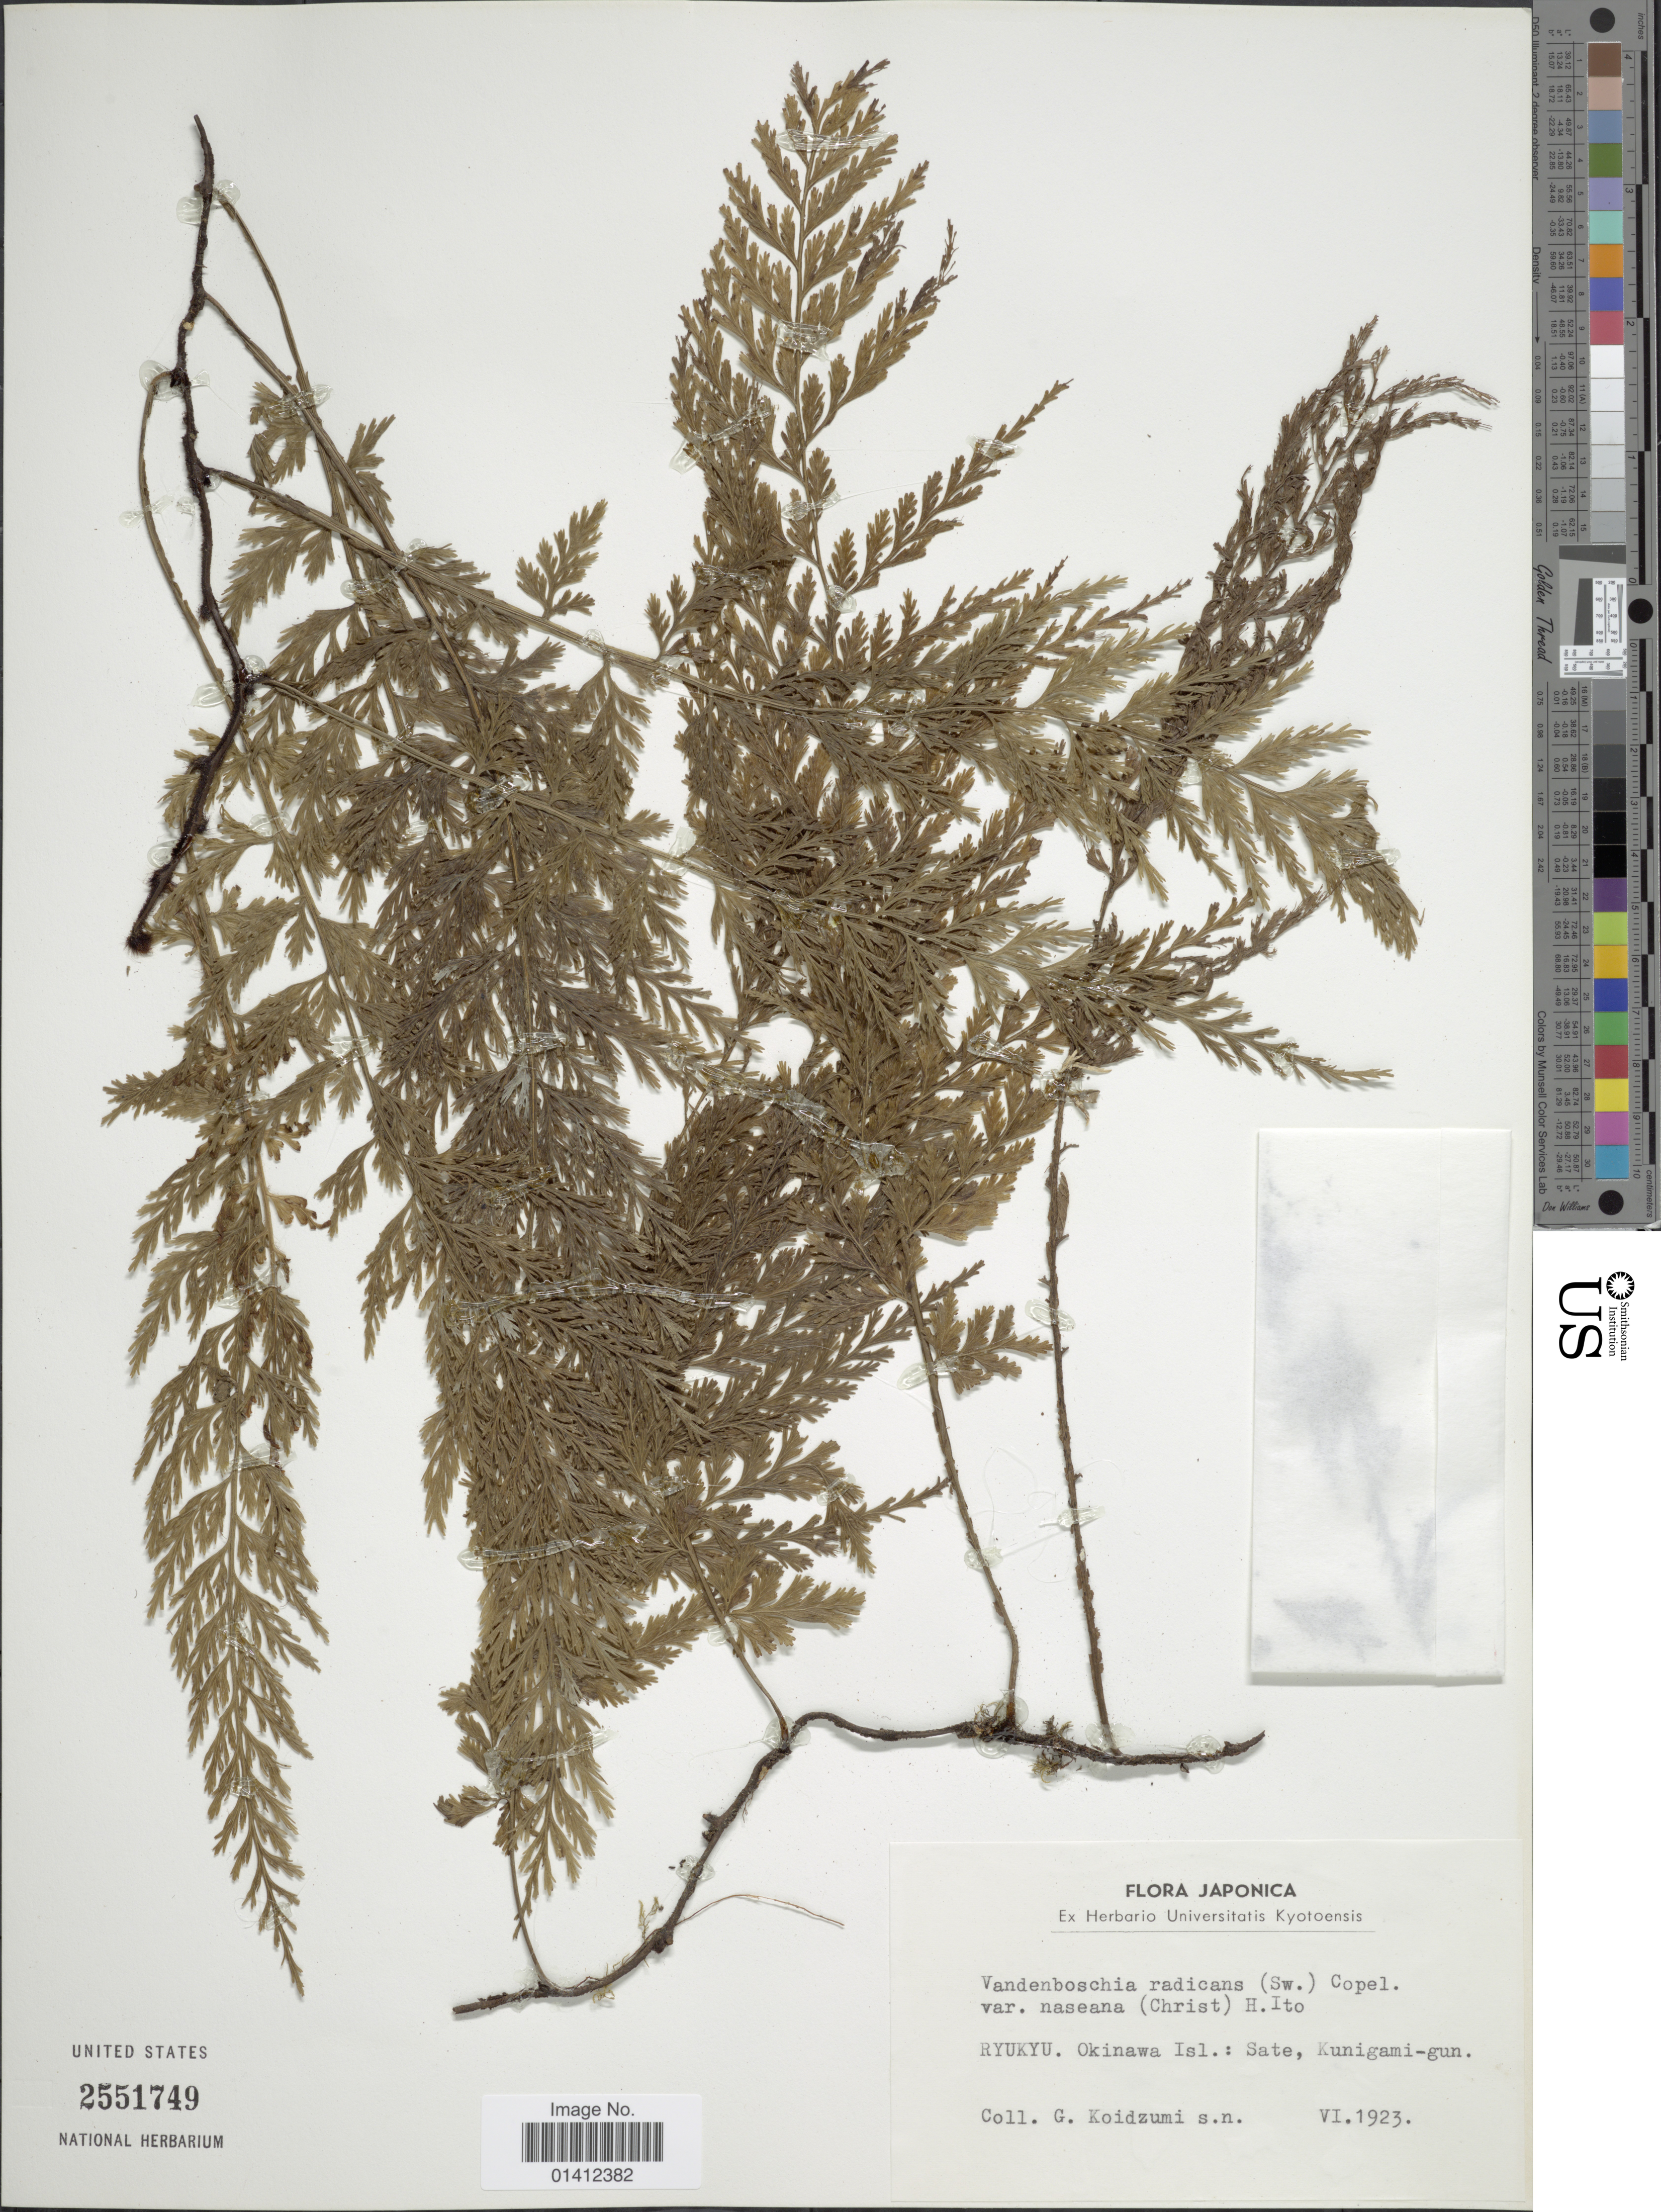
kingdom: Plantae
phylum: Tracheophyta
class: Polypodiopsida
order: Hymenophyllales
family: Hymenophyllaceae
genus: Vandenboschia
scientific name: Vandenboschia radicans var. naseana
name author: (Christ) H. Itô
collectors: G. Koidzumi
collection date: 1923-06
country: Japan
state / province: Okinawa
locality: Ryukyu, Okinawa Isl.: Sate, Kunigami-gun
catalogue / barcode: US 2551749